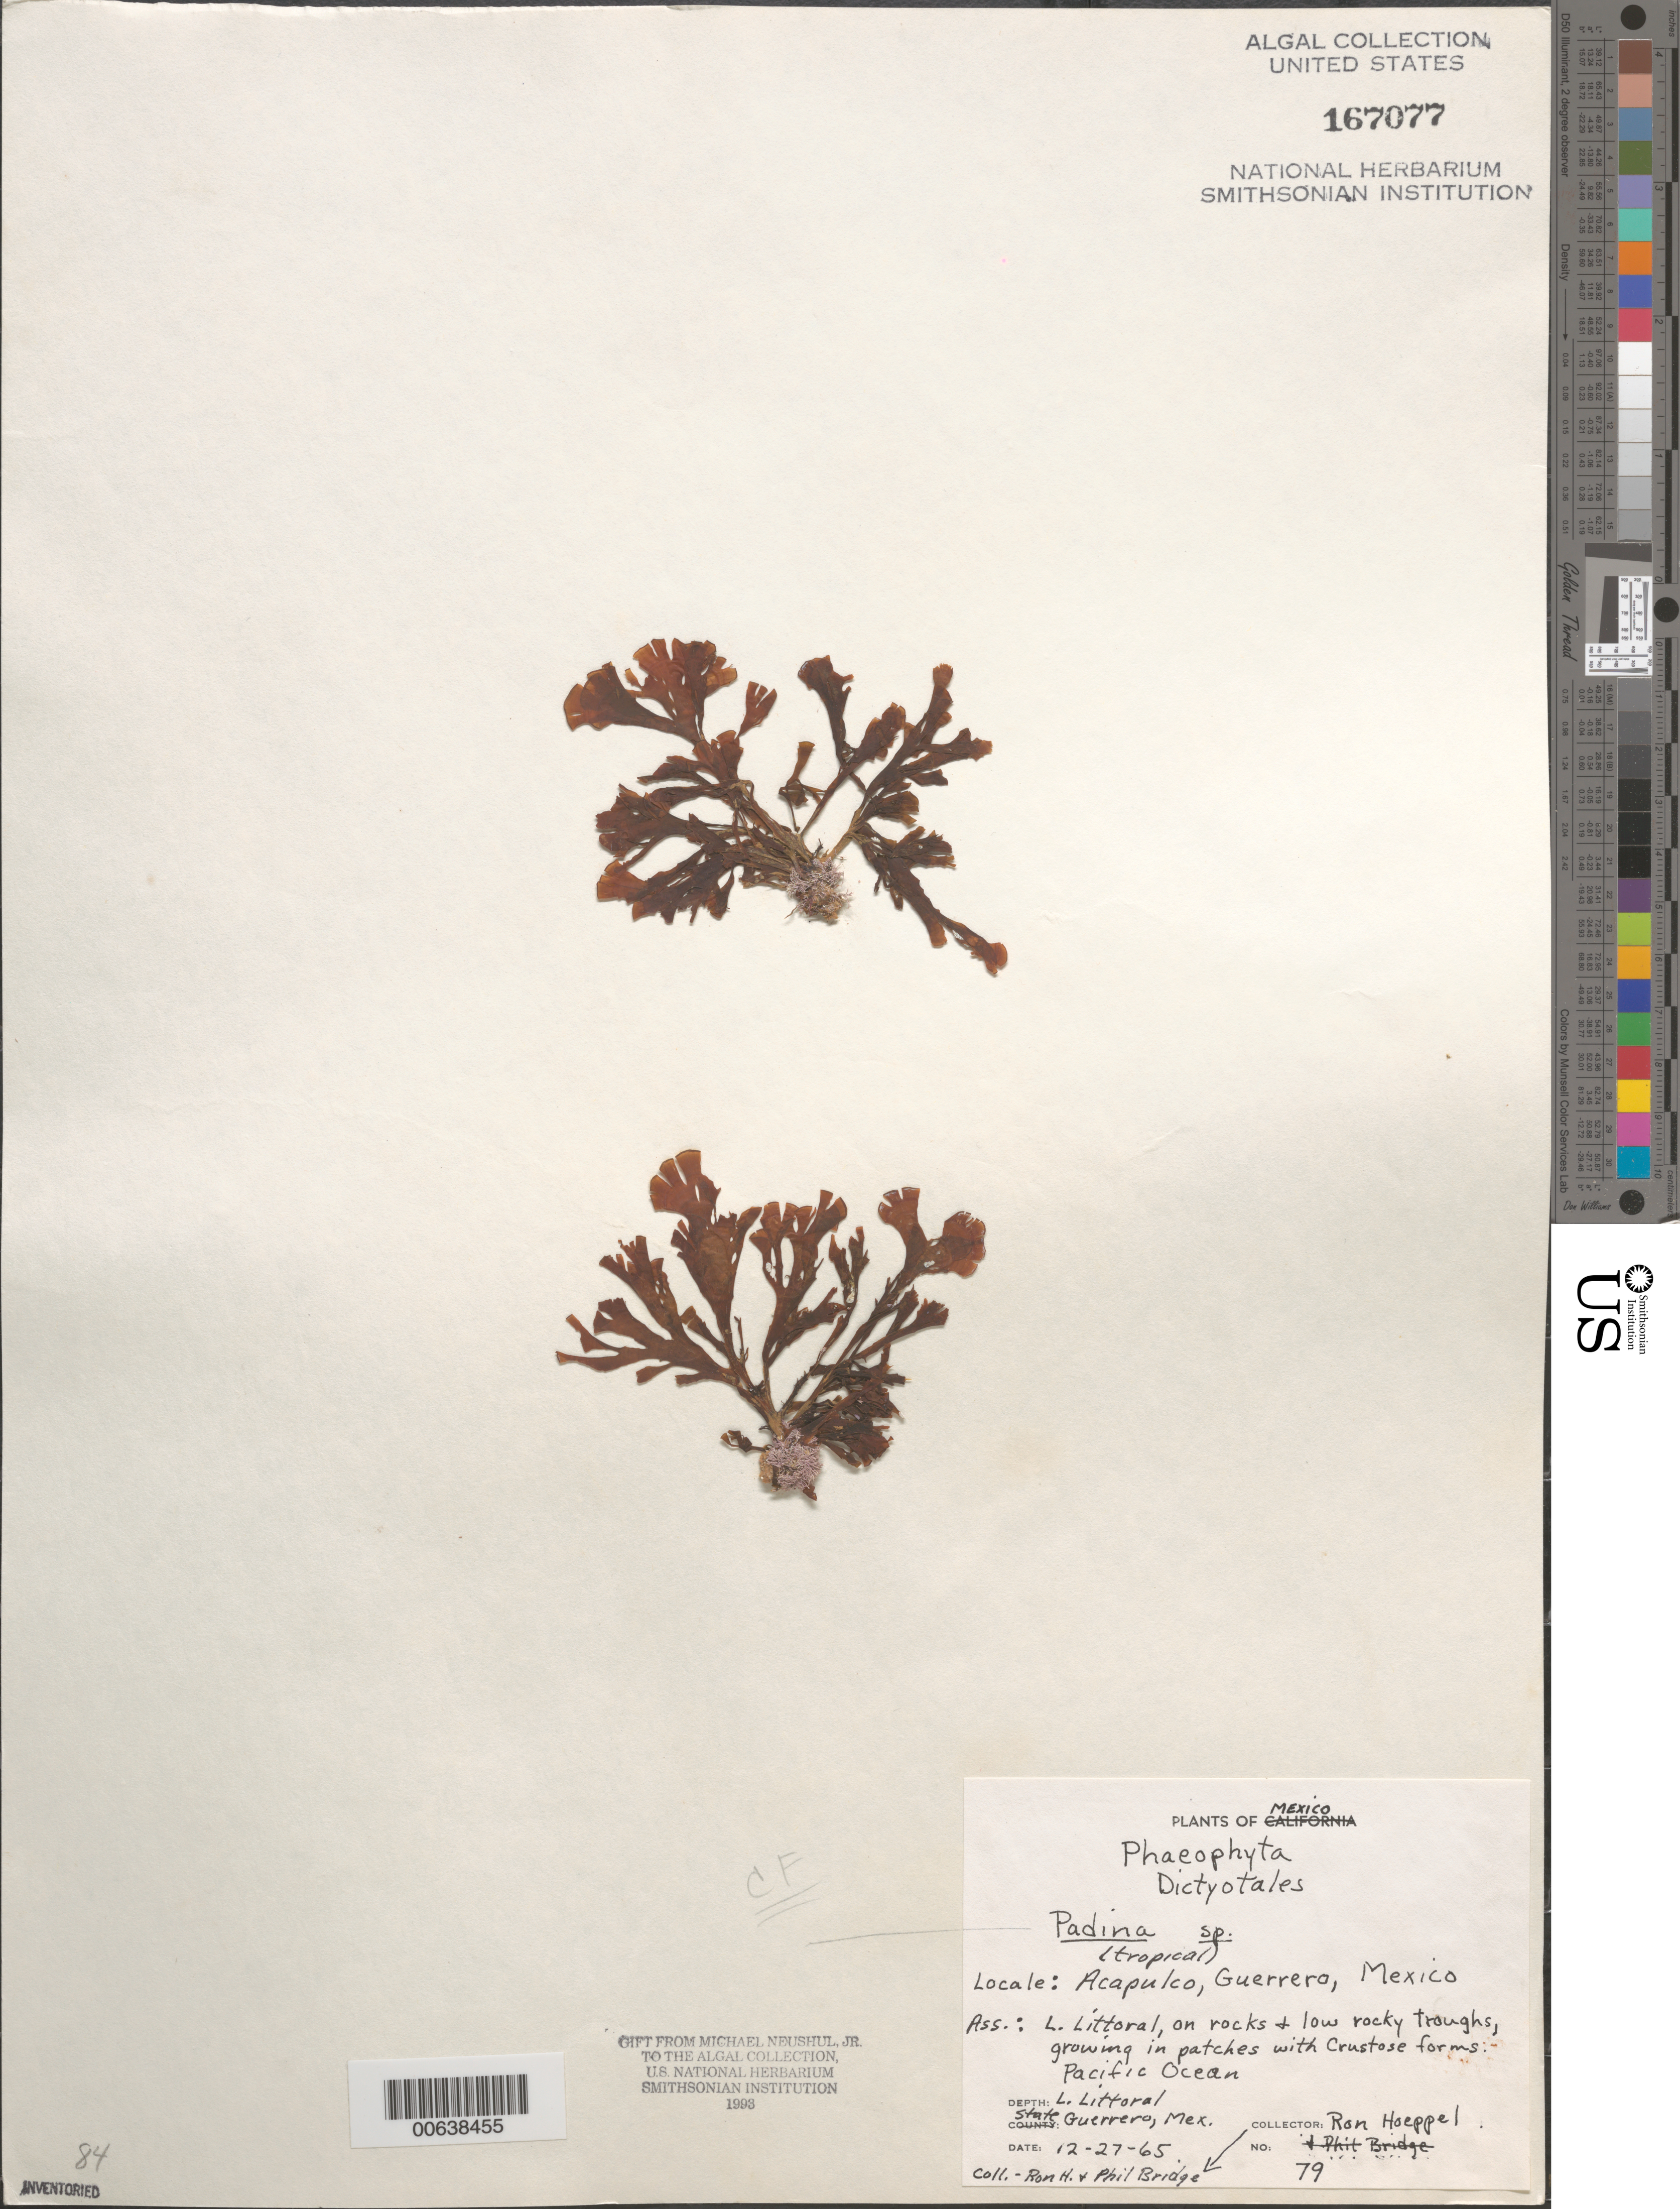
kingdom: Chromista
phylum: Ochrophyta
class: Phaeophyceae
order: Dictyotales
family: Dictyotaceae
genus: Padina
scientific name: Padina sp.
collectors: R. Hoeppel & P. Bridge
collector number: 79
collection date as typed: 27 Dec 1965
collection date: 1965-12-27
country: Mexico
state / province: Guerrero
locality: Acapulco, Pacific Ocean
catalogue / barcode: US 167077